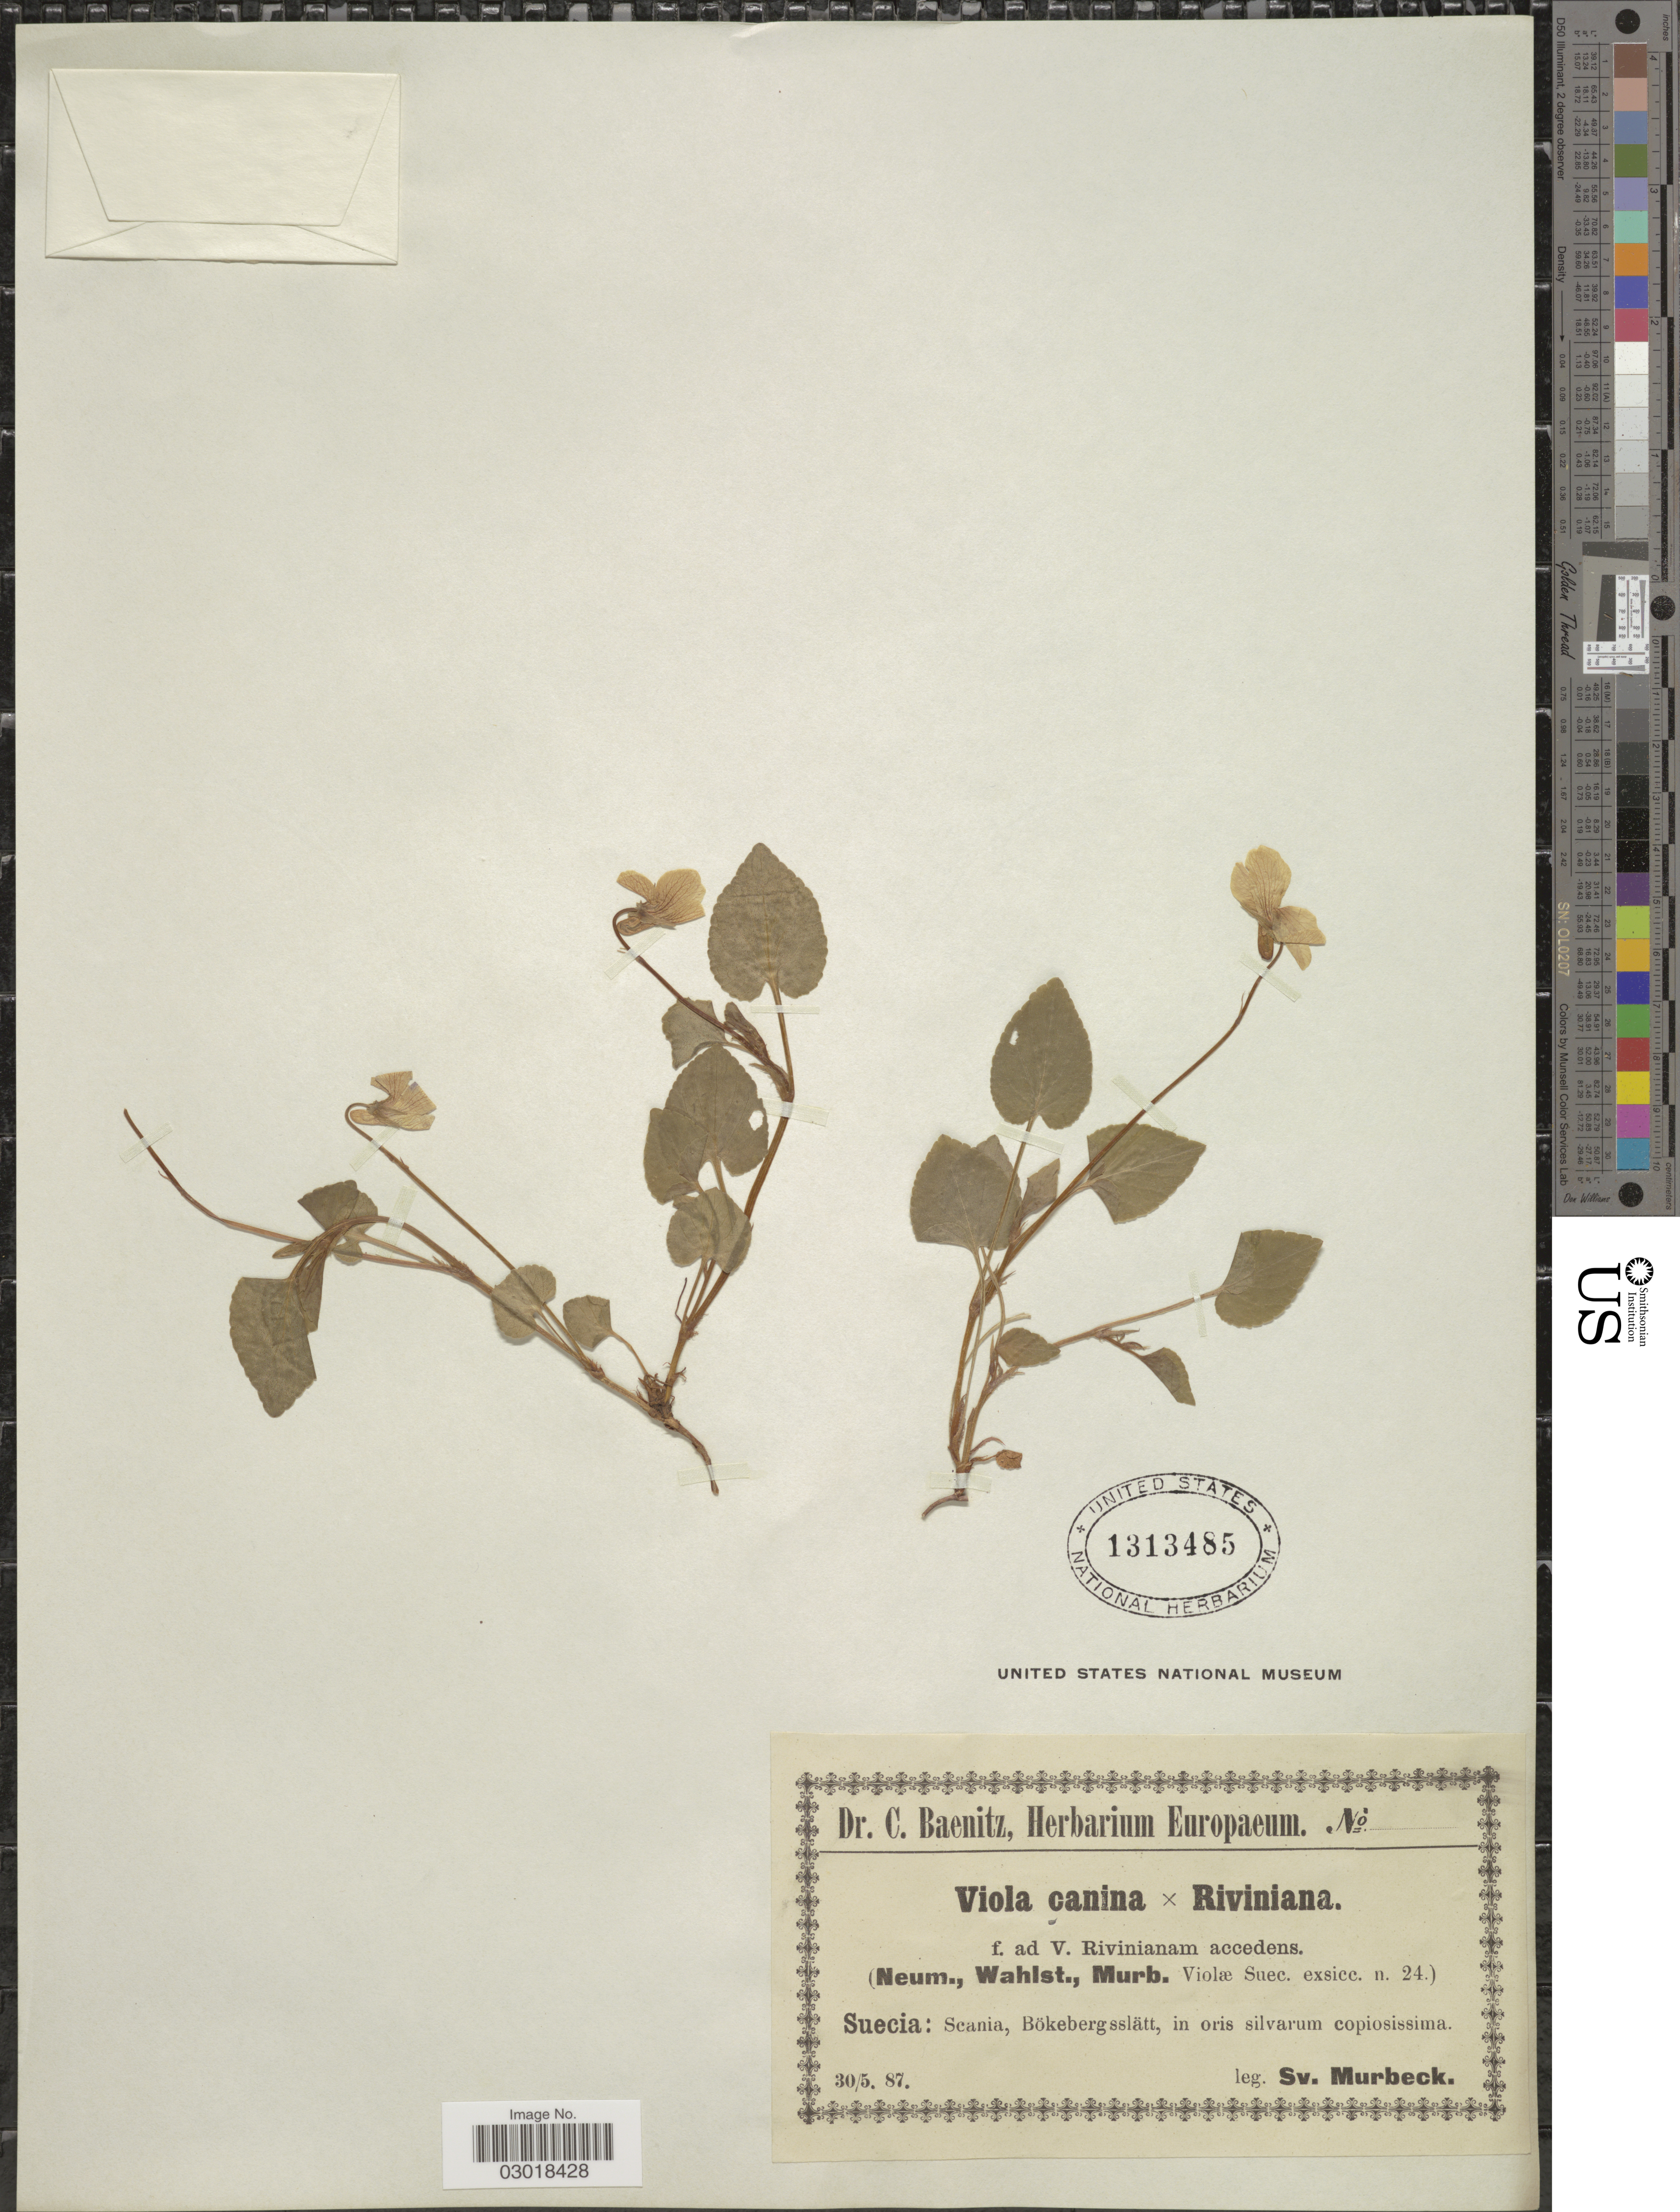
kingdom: Plantae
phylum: Tracheophyta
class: Magnoliopsida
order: Malpighiales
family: Violaceae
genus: Viola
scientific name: Viola canina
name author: L.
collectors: S. S. Murbeck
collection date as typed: Transcribed d/m/y: 30/5/87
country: Sweden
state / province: Skåne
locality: Suecia: Scania, Bökebergsslätt, in oris silvarum copiosissima.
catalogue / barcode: US 1313485